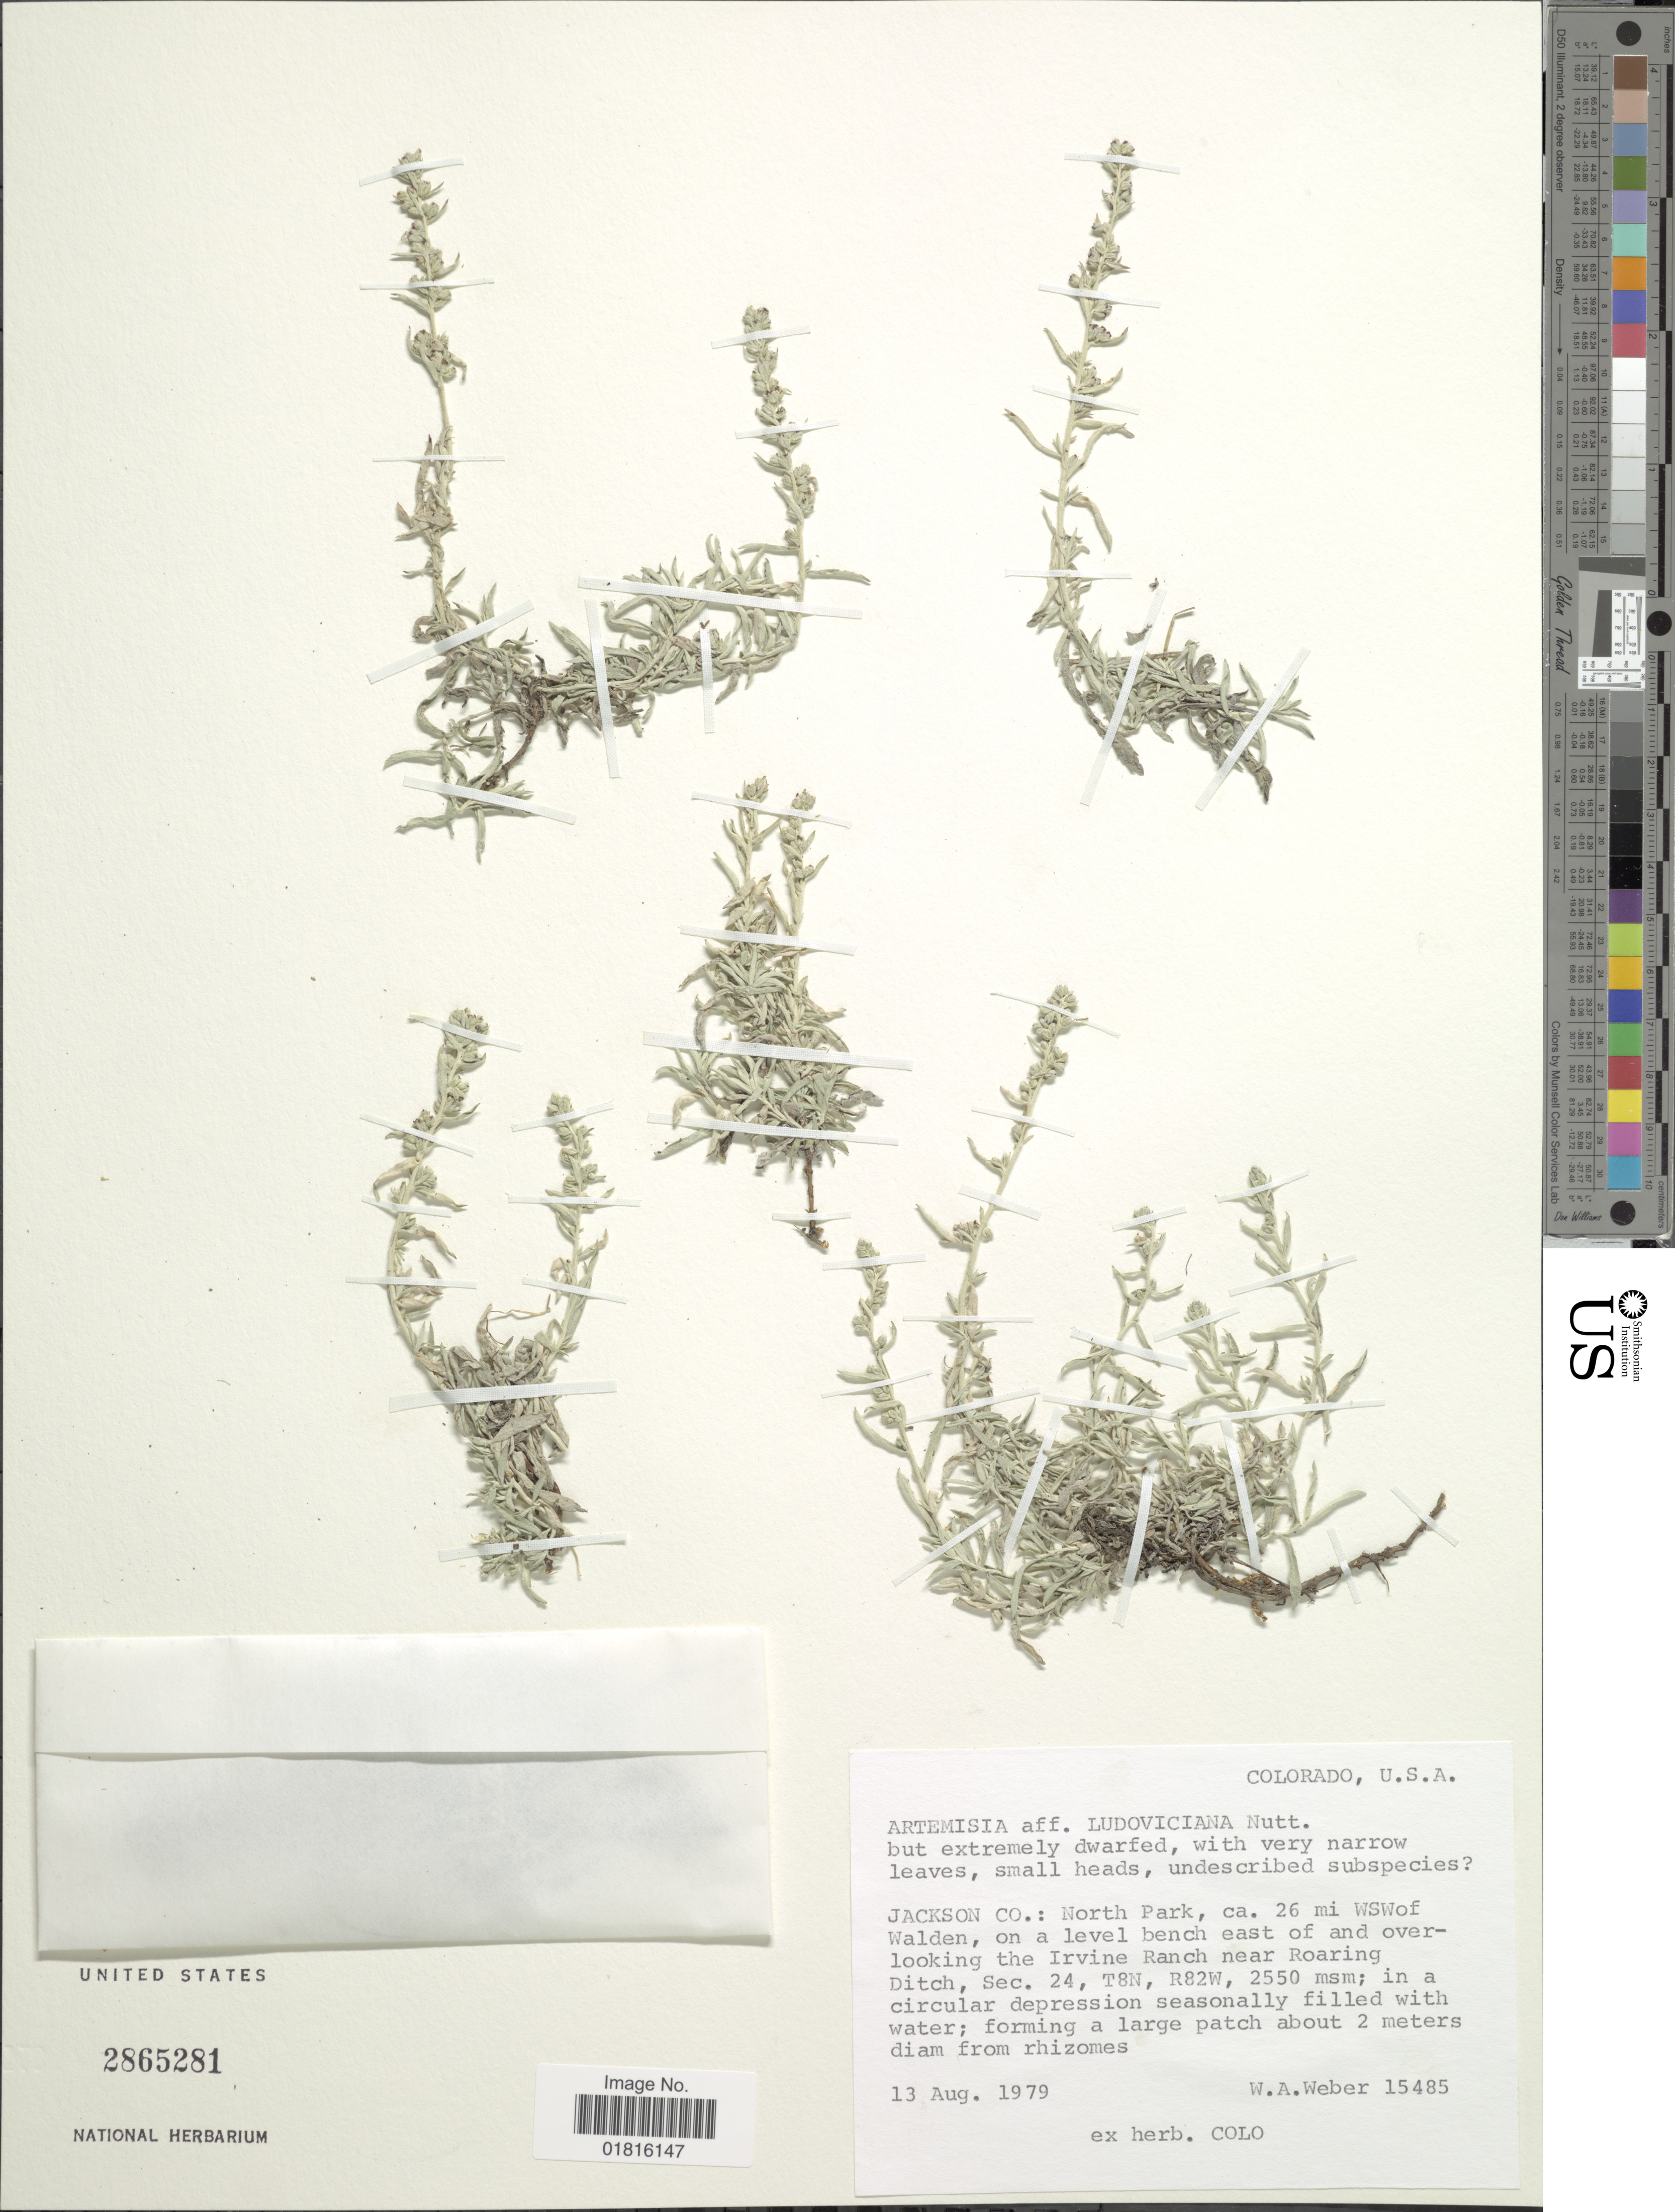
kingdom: Plantae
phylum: Tracheophyta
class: Magnoliopsida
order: Asterales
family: Asteraceae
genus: Artemisia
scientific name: Artemisia ludoviciana subsp. albula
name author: (Wooton) D.D. Keck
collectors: W. A. Weber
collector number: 15485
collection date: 1979-08-13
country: United States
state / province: Colorado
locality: Jackson Co.: North Park, ca. 26 mi WSW of Walden, on a level bench east of and overlooking the Irvine Ranch near Roaring Ditch, Sec. 24, T8N, R82W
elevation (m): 2550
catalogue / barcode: US 2865281